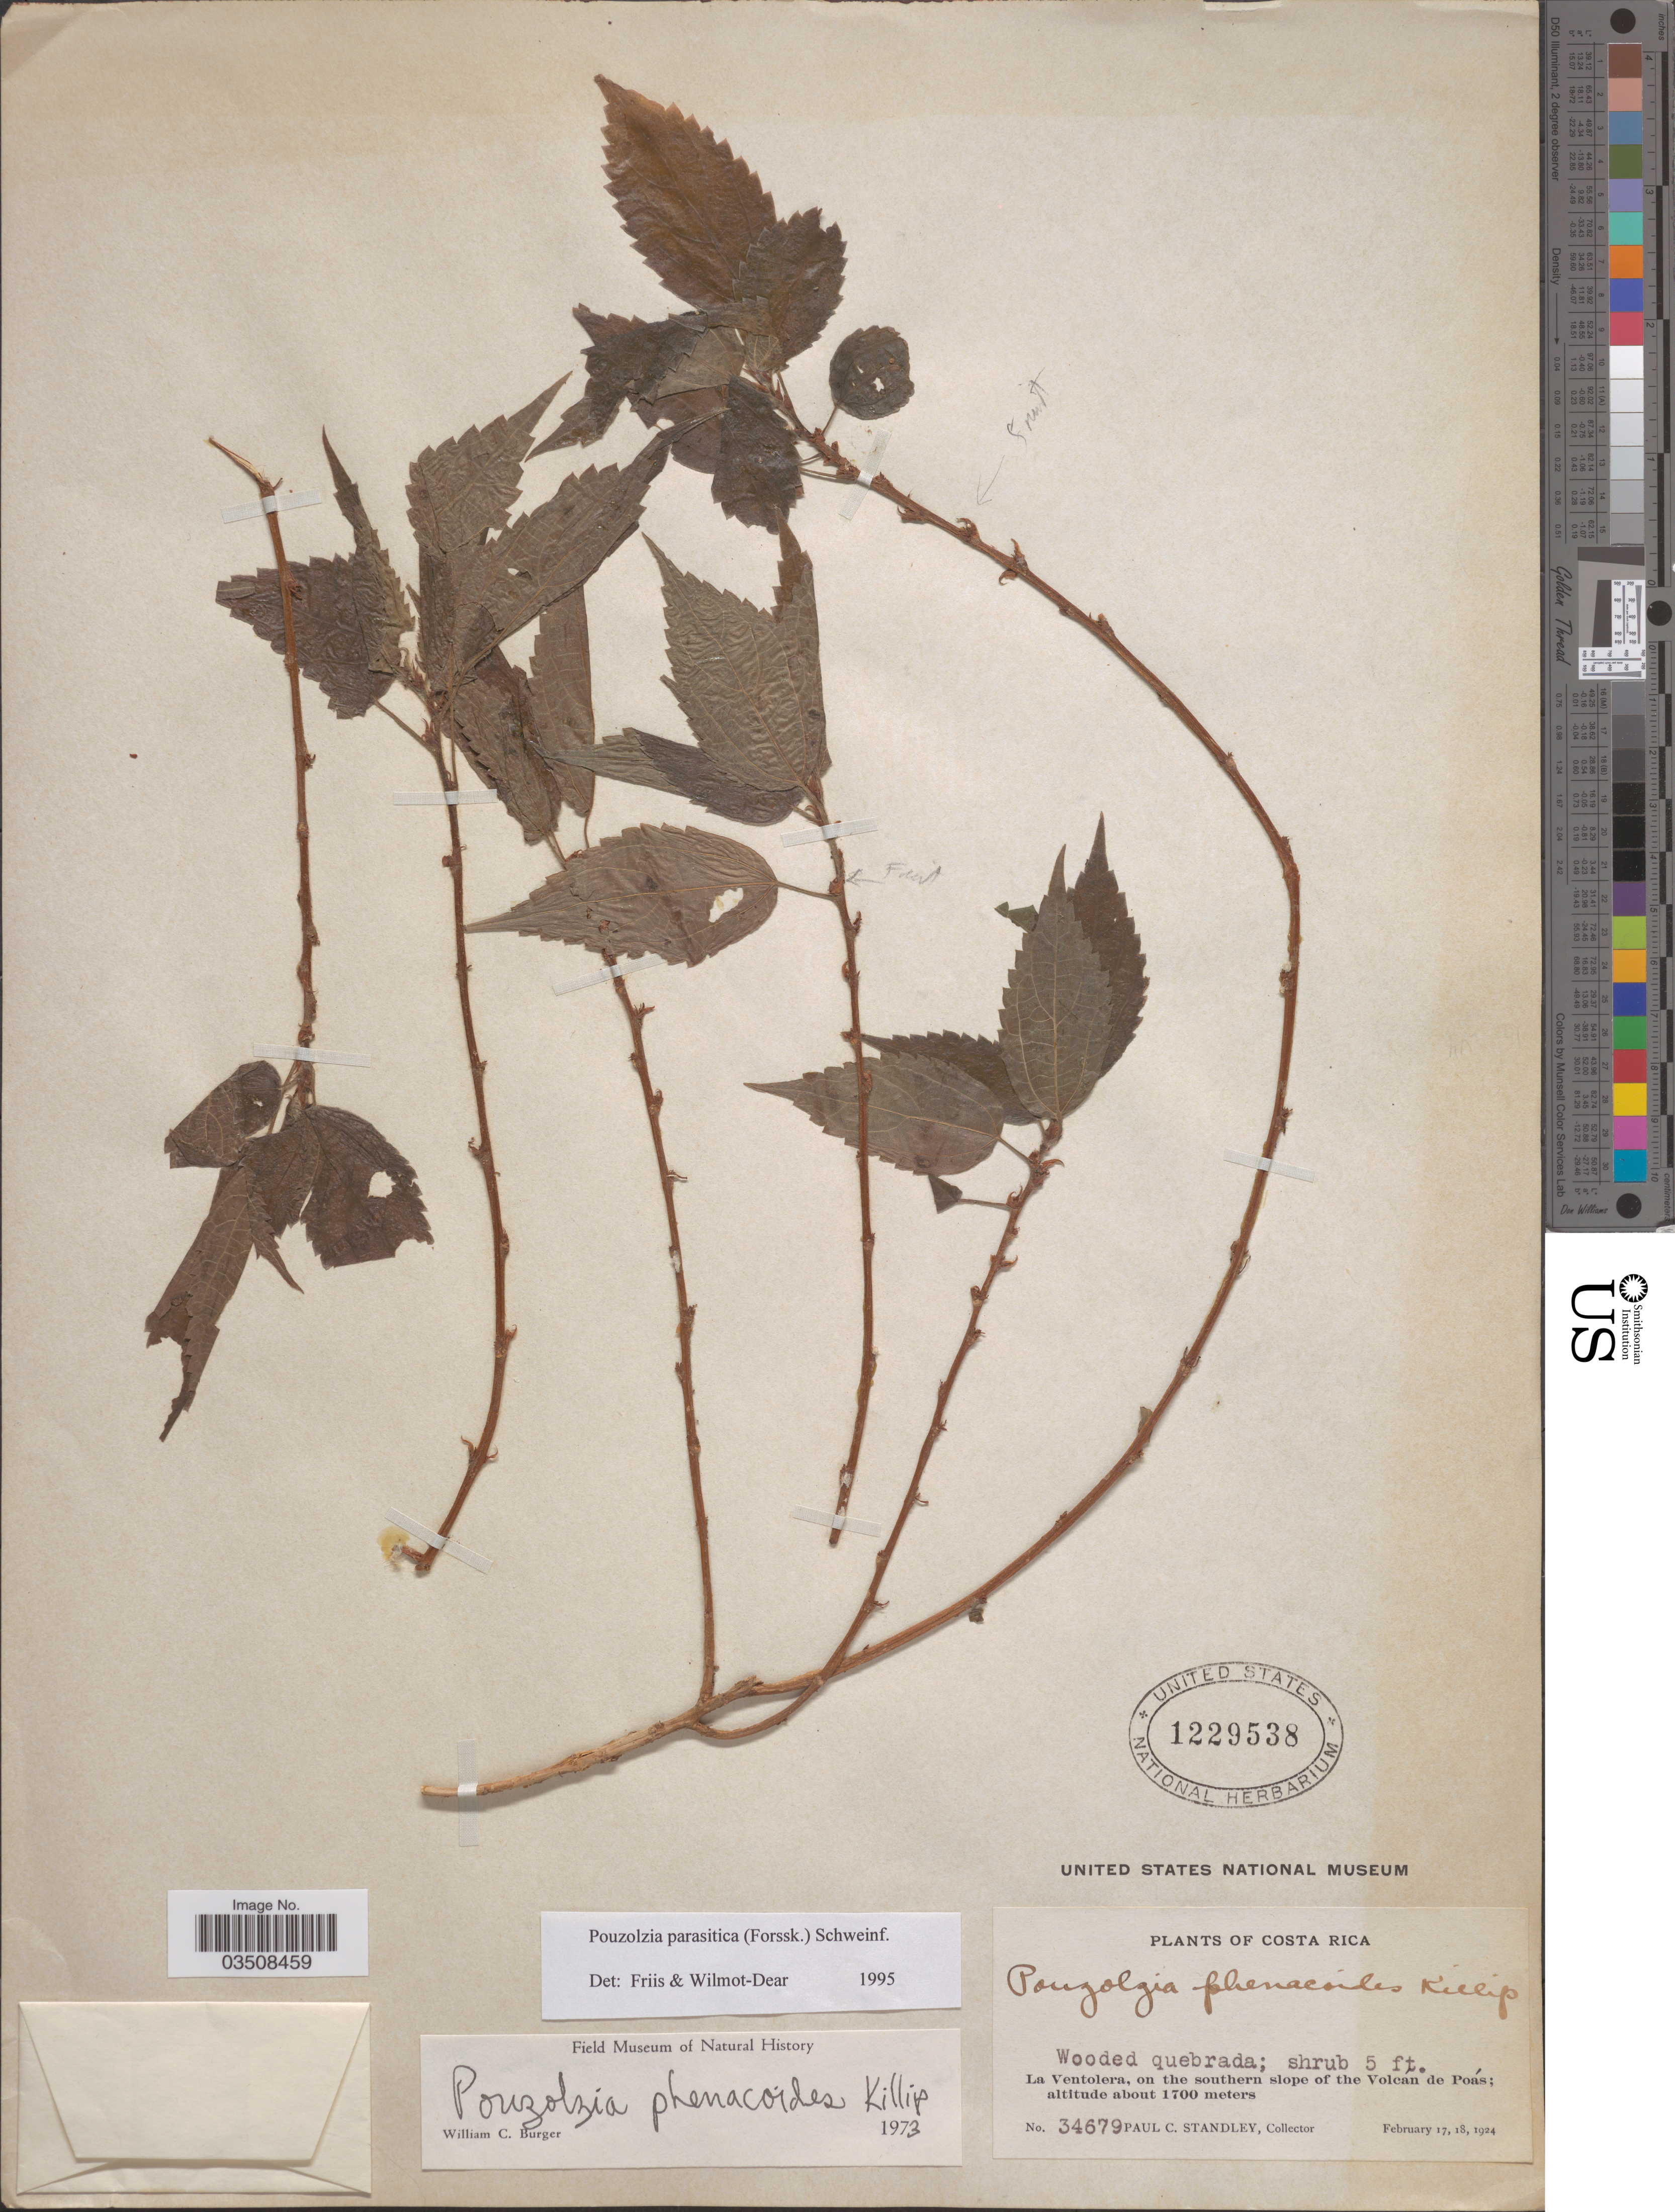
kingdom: Plantae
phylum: Tracheophyta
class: Magnoliopsida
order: Rosales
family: Urticaceae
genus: Pouzolzia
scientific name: Pouzolzia parasitica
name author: (Forssk.) Schweinf.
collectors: P. C. Standley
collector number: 34679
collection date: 1924-02-17/1924-02-18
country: Costa Rica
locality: La Ventolera, on the southern slope of Volcán de Poás.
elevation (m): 1700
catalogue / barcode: US 1229538